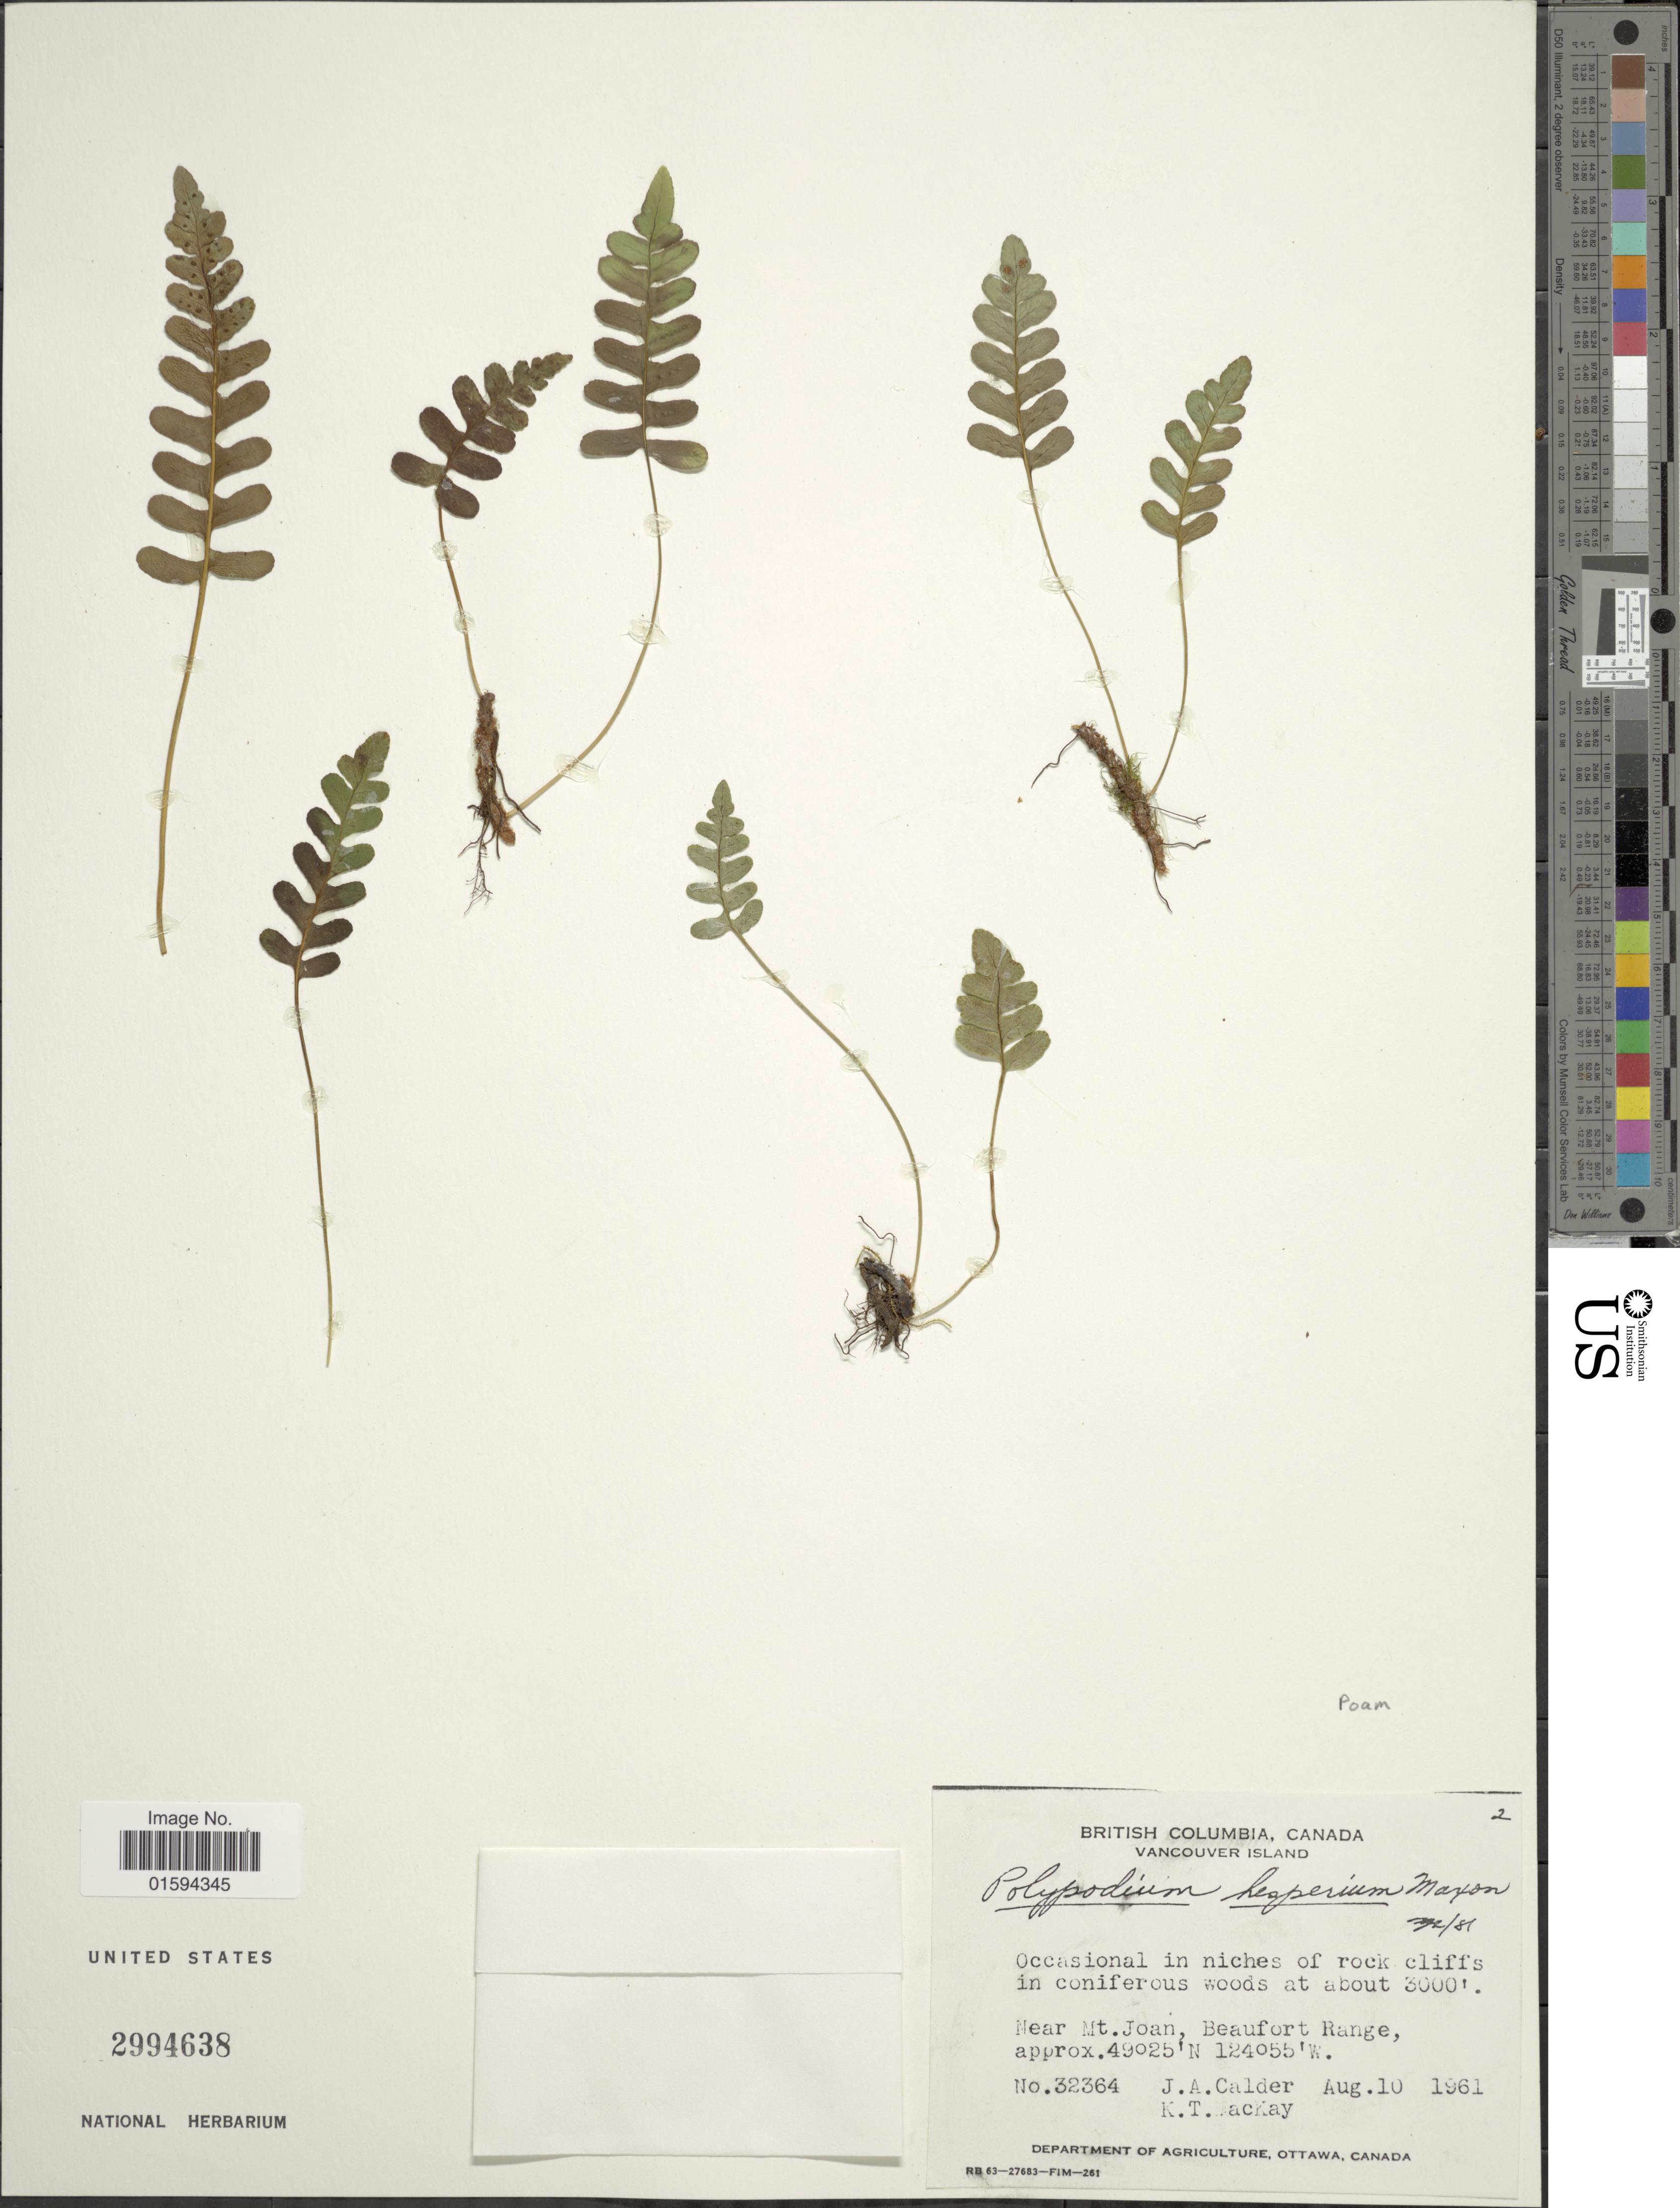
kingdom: Plantae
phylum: Tracheophyta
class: Polypodiopsida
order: Polypodiales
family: Polypodiaceae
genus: Polypodium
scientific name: Polypodium amorphum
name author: Suksd.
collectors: J. A. Calder & K. T. Mackay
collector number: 32364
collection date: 1961-08-10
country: Canada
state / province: British Columbia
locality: Vancouver Island, near Mt. Joan, Beaufort Range.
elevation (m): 914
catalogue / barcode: US 2994638